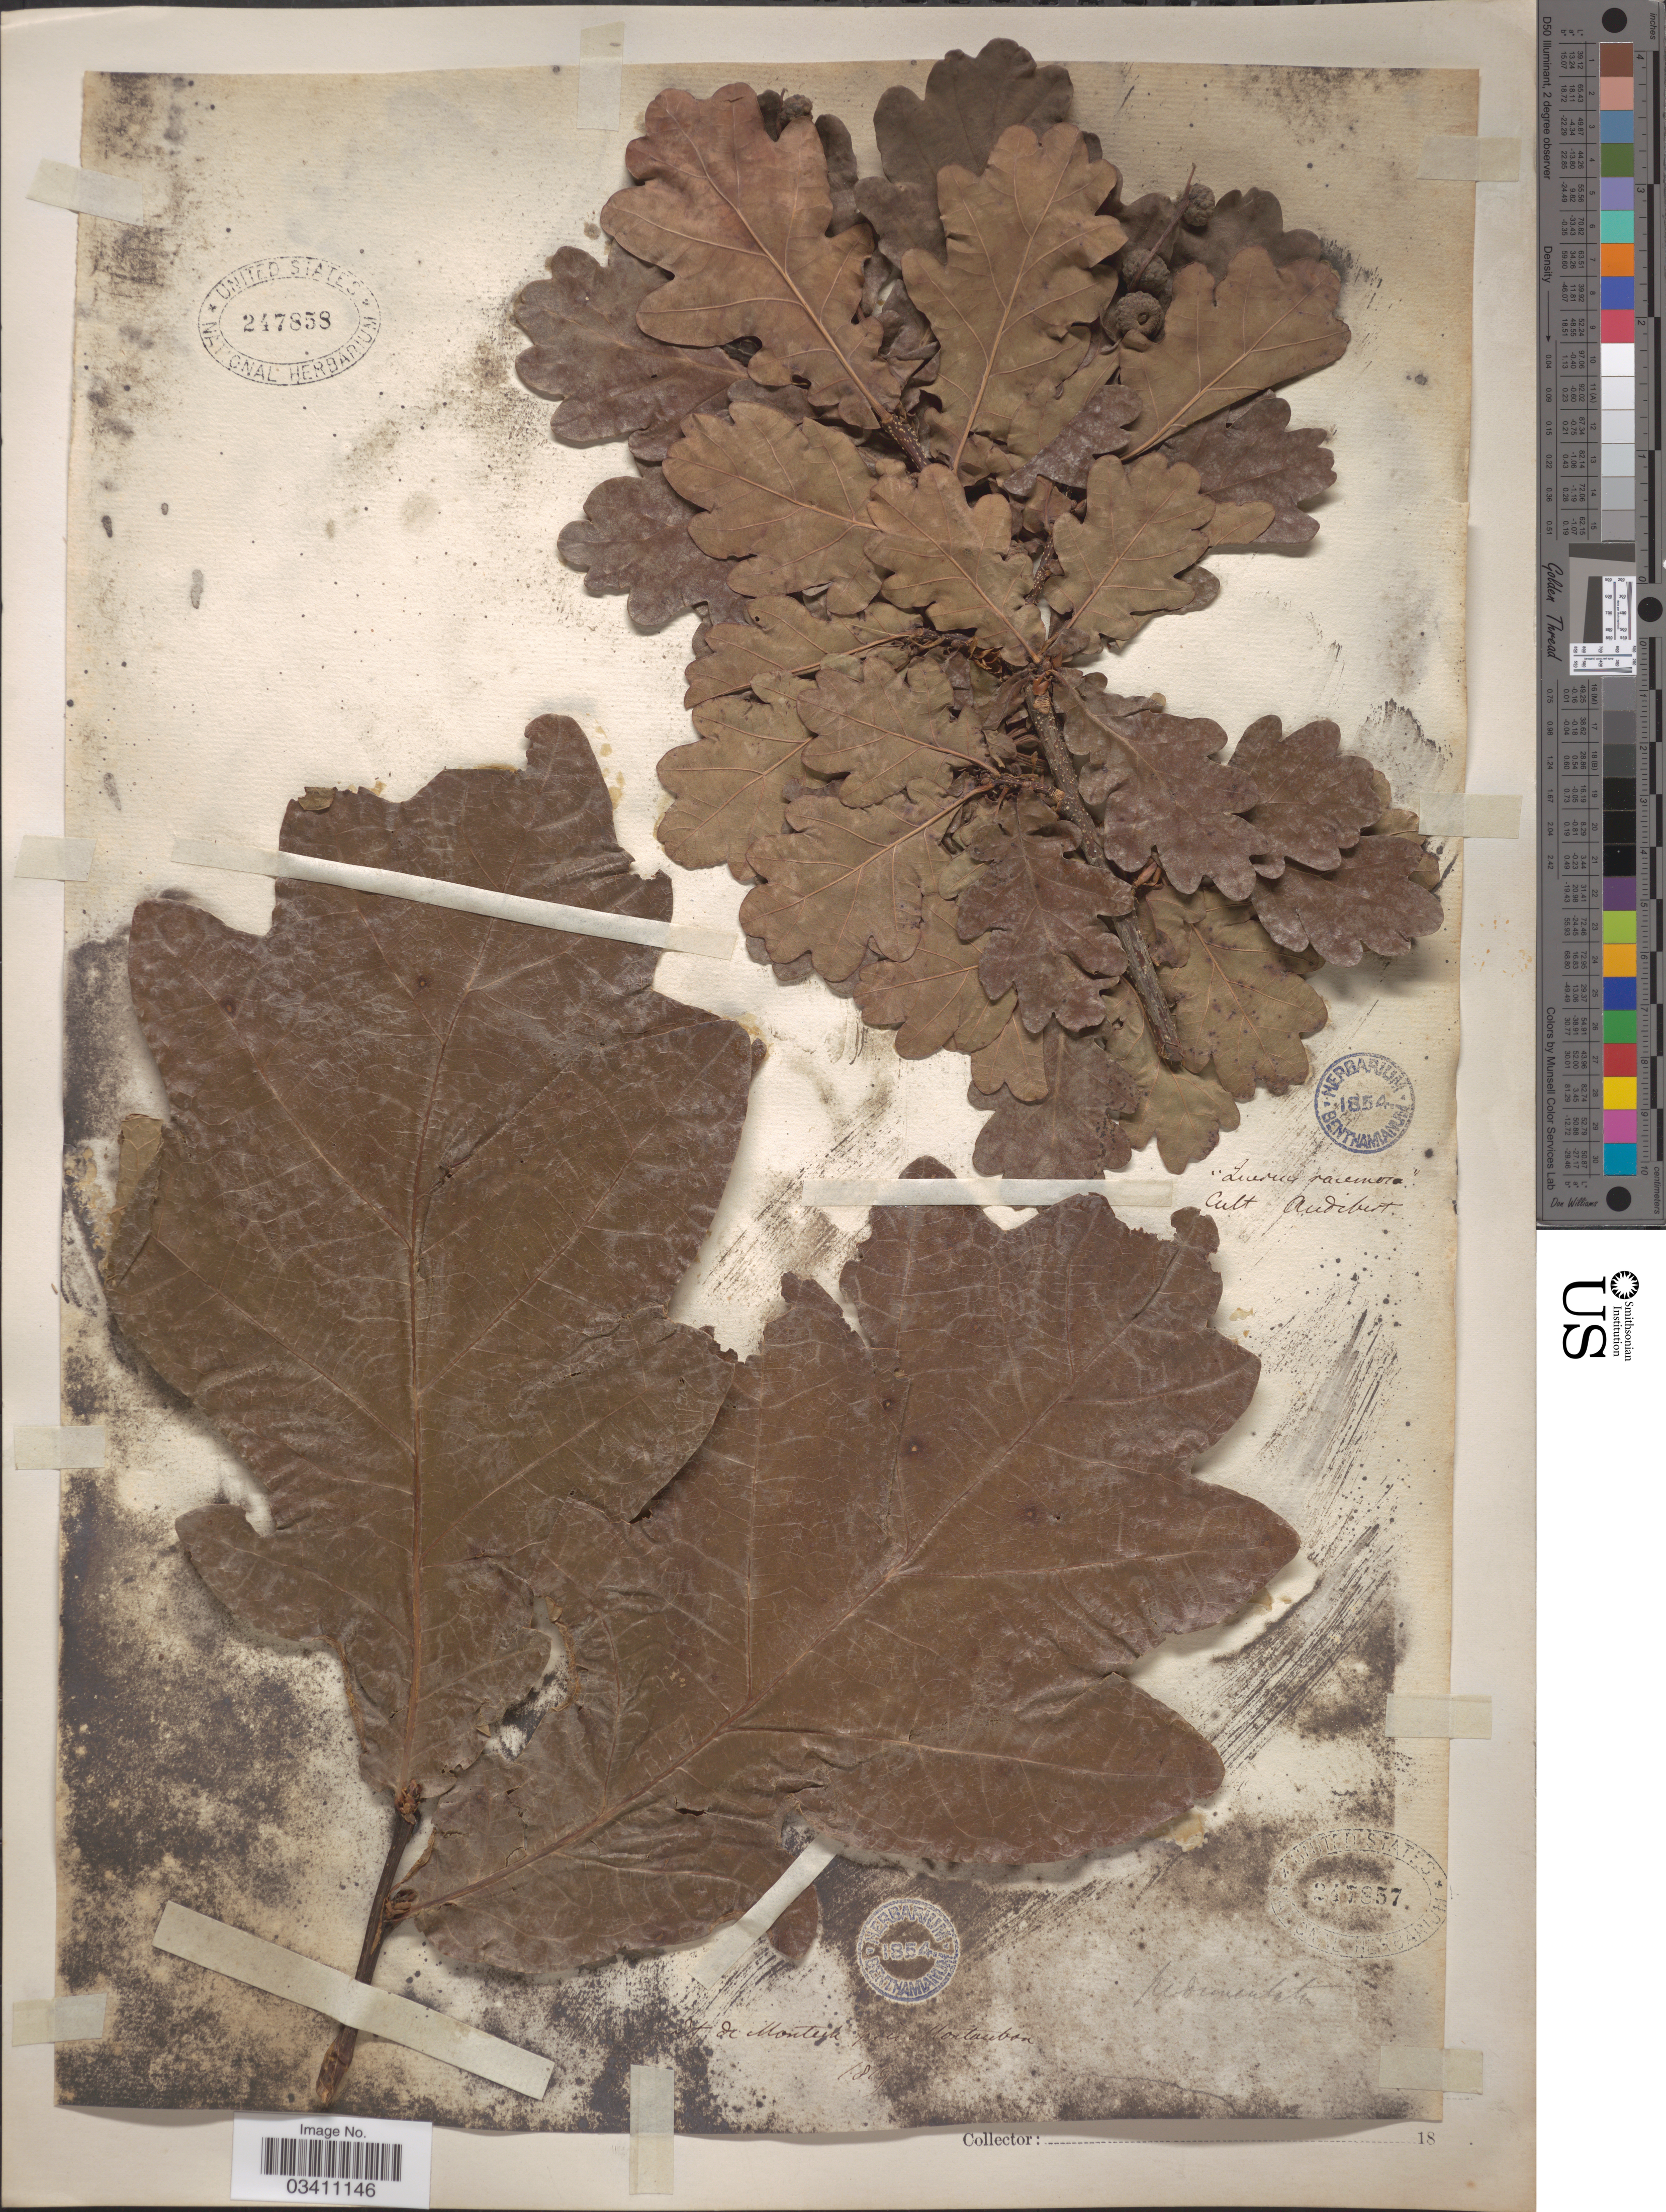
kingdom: Plantae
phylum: Tracheophyta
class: Magnoliopsida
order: Fagales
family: Fagaceae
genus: Quercus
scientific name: Quercus robur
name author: L.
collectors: Ex herb. Benthamianum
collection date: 1819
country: France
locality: Est de Montech prés Montauban.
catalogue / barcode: US 247857